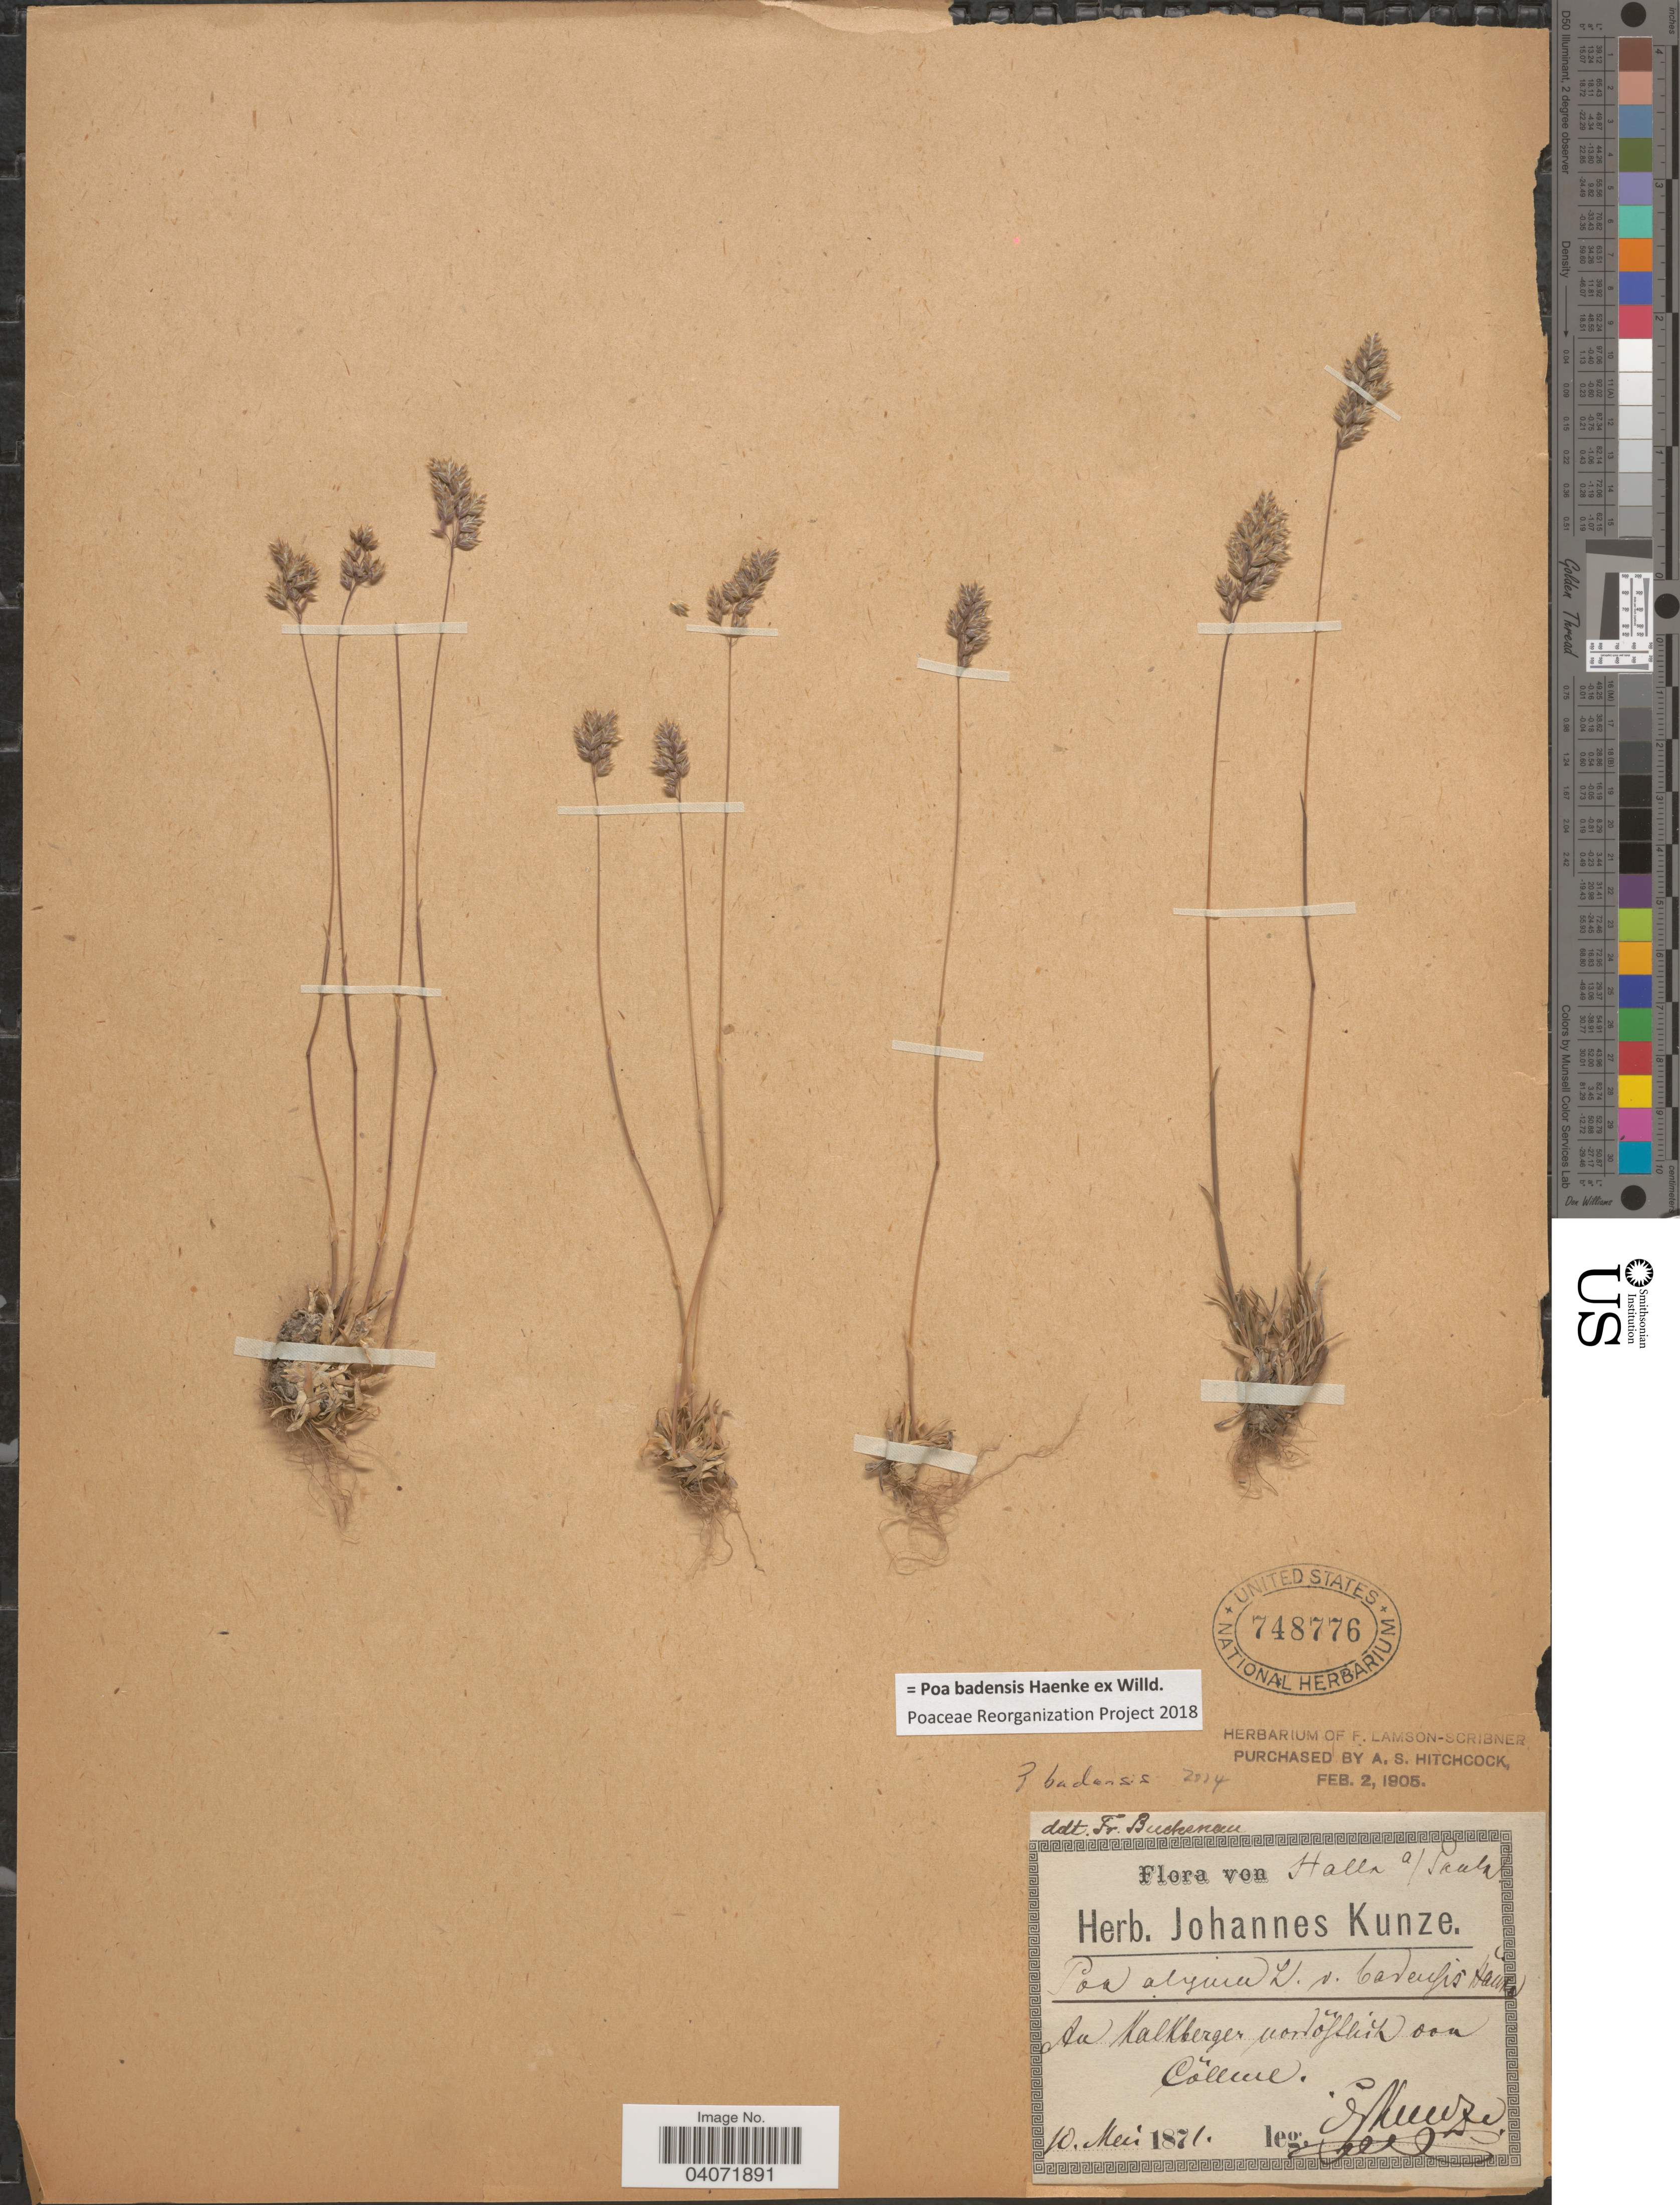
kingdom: Plantae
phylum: Tracheophyta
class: Liliopsida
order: Poales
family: Poaceae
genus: Poa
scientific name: Poa badensis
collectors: J. Kunze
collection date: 1871-05-10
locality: Halla a/ Paala. Au Kalkberger nordõflin von Cõlline. [interpreted]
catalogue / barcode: US 748776